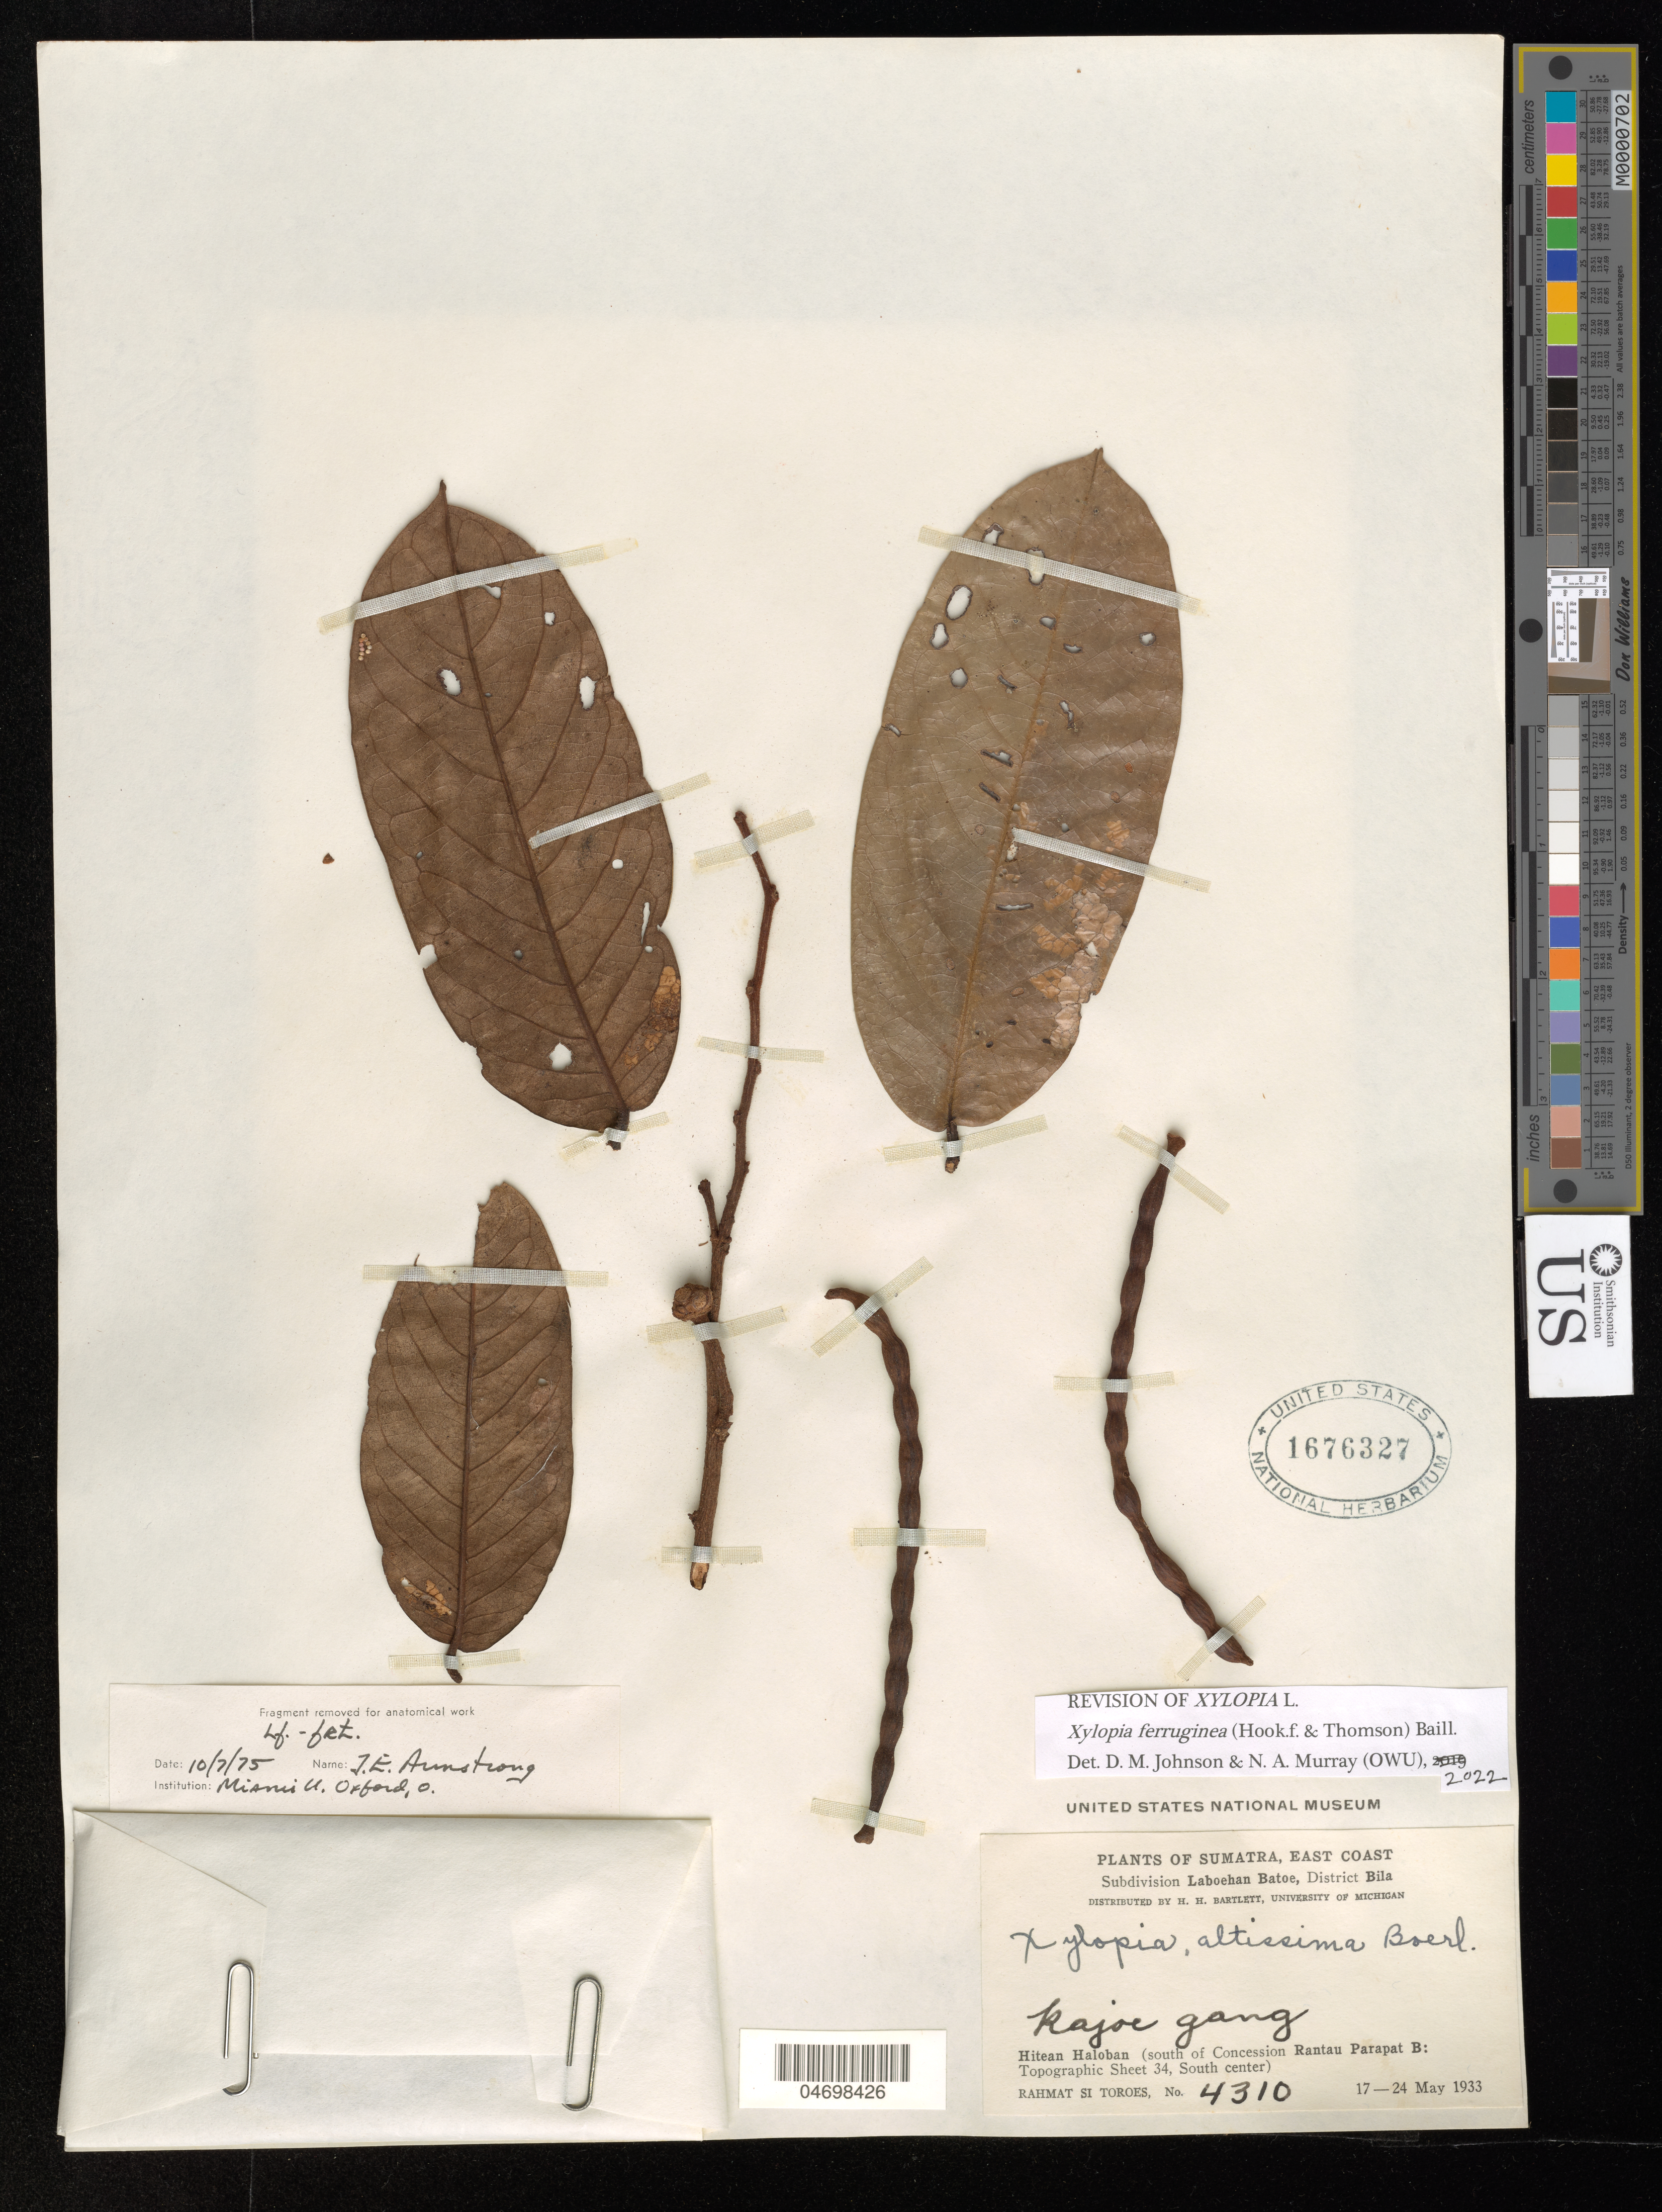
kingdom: Plantae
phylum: Tracheophyta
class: Magnoliopsida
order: Magnoliales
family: Annonaceae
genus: Xylopia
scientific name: Xylopia ferruginea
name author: (Hook. f. & Thomson) Baill.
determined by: Johnson, D. M.; Murray, N. A.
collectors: Rahmat Si Boeea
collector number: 4310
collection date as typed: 17 May 1933 to 24 May 1933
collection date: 1933-05-17/1933-05-24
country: Indonesia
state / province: Sumatra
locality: East Coast, subdivision Laboehan Batoe, District Bila, Hitean Haloban (south of Concession Rantau Parapat B: Topographic Sheet 34, south center)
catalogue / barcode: US 1676327